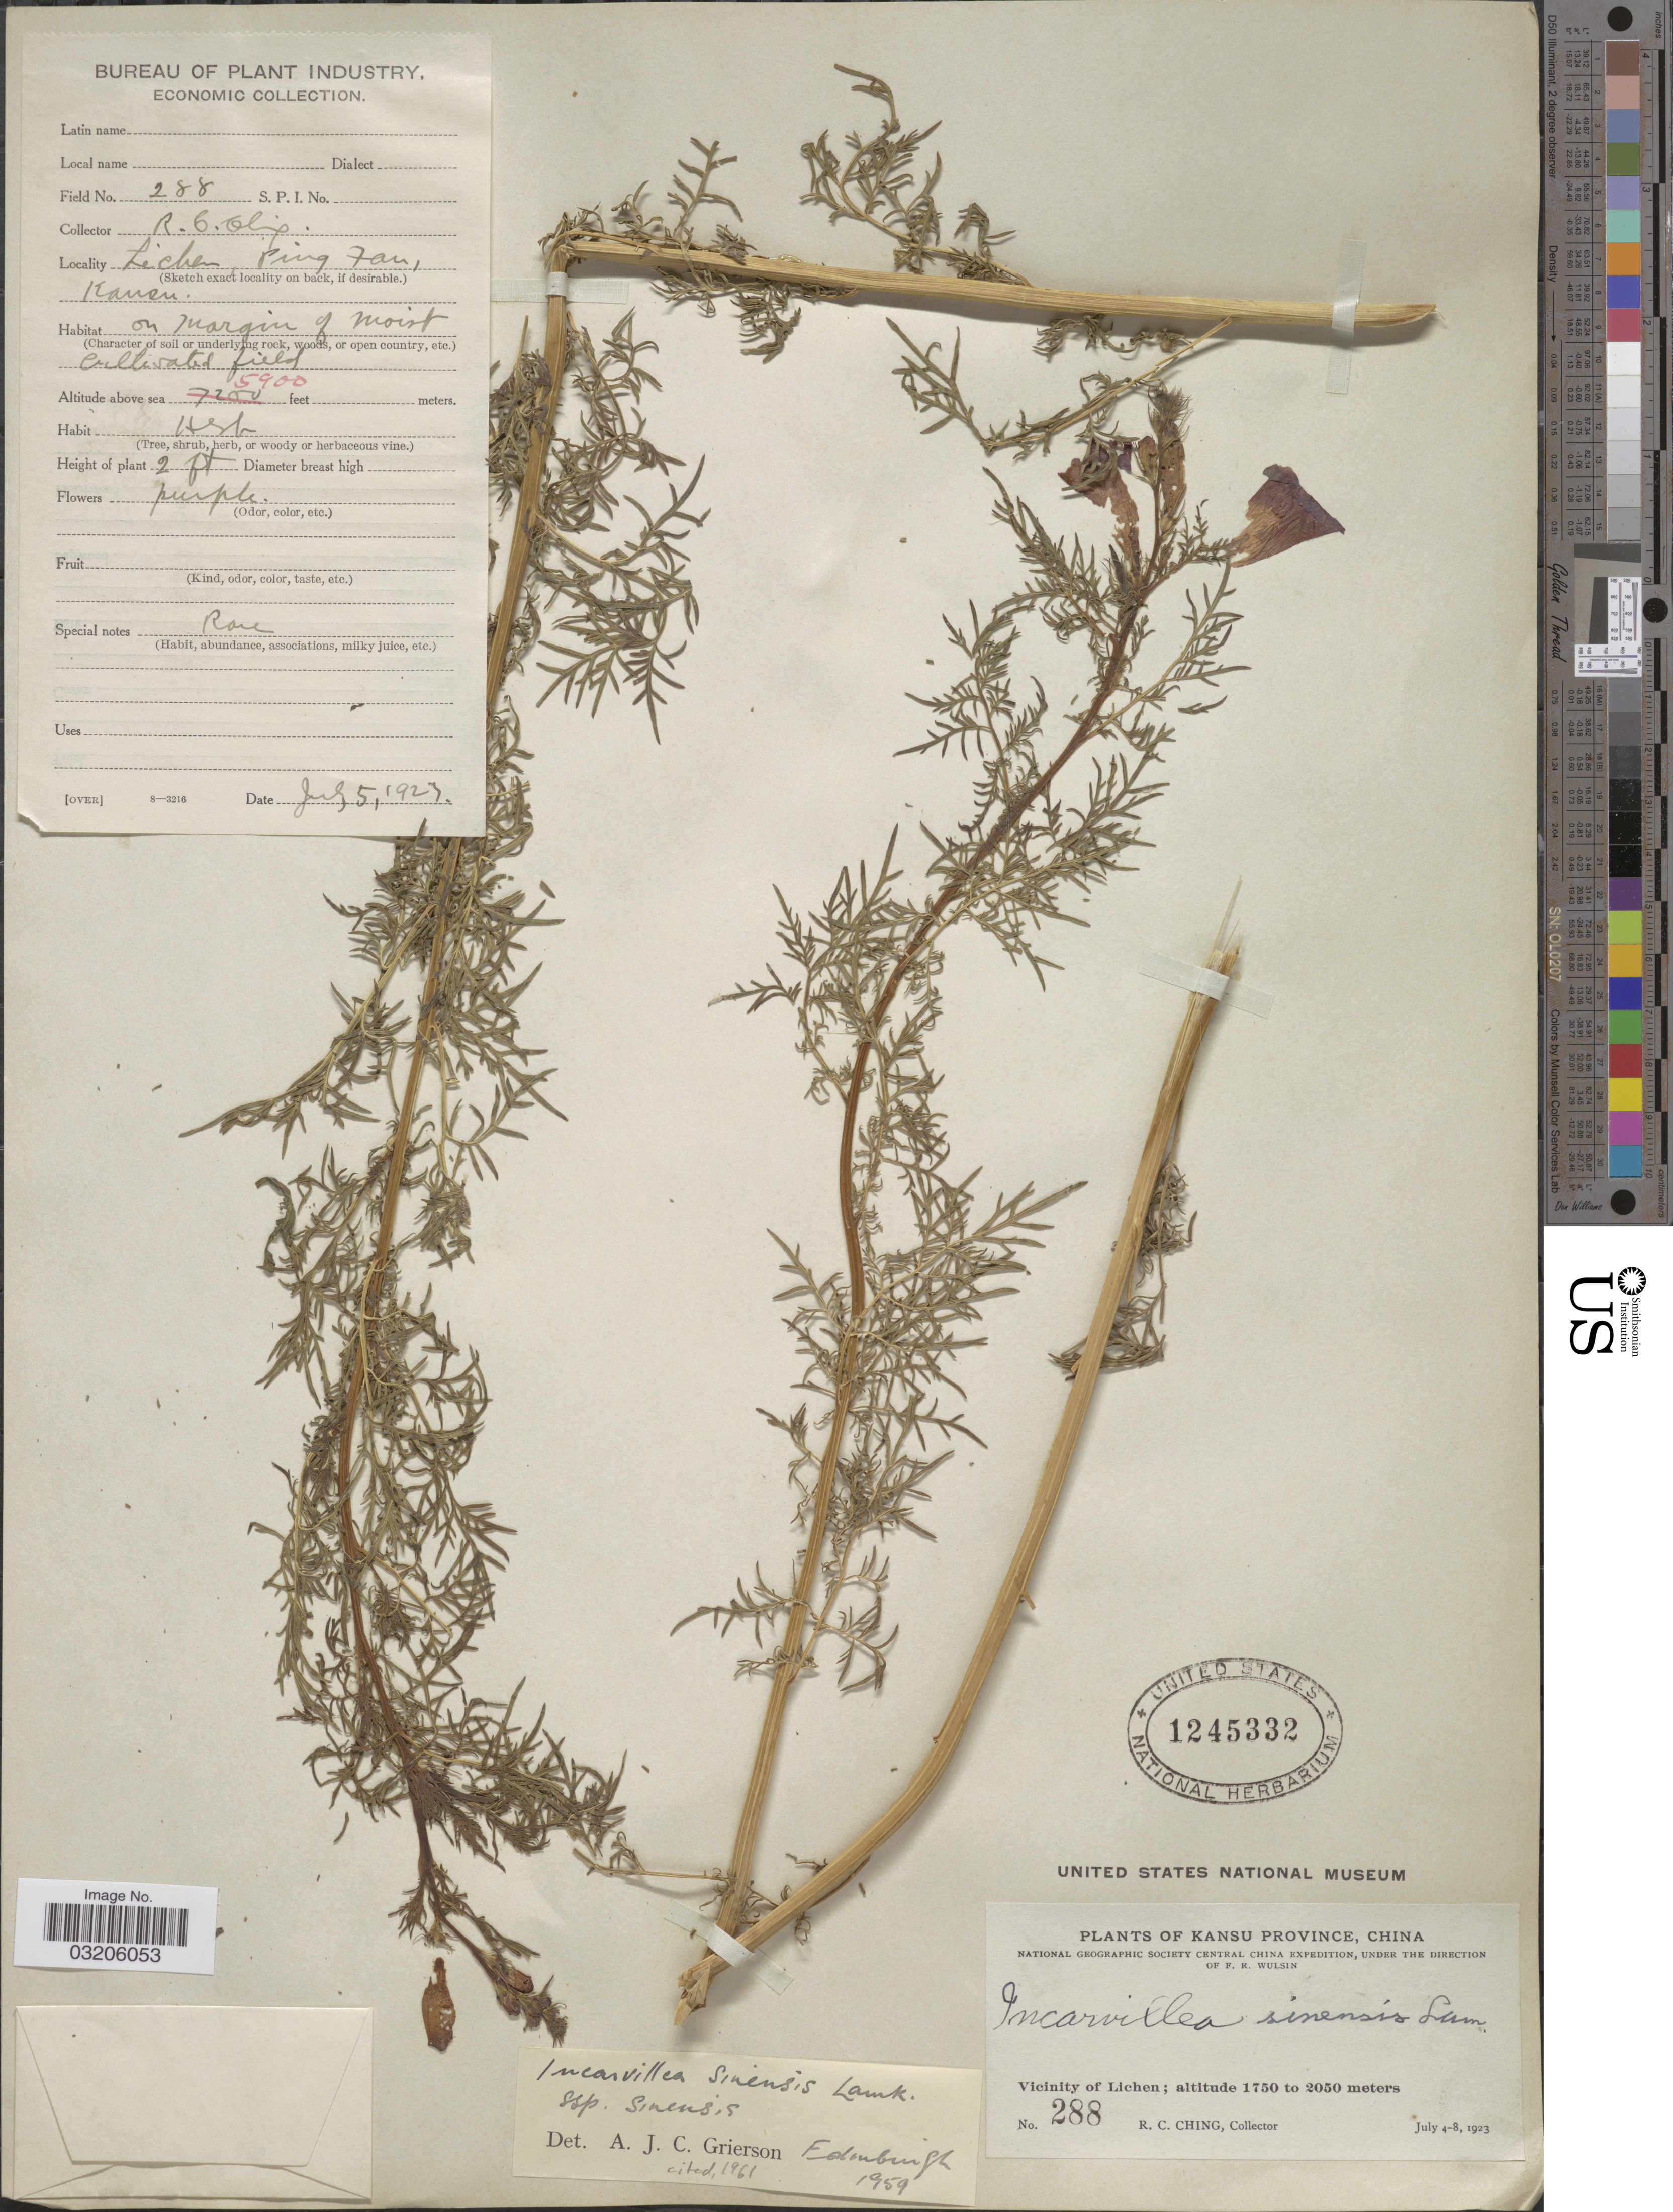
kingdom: Plantae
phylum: Tracheophyta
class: Magnoliopsida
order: Lamiales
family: Bignoniaceae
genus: Incarvillea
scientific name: Incarvillea sinensis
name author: Lam.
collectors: R. C. Ching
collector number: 288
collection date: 1923-07-05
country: China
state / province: Gansu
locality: Kansu Province. Vicinity of Lichen. Ping Tan. Field.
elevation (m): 5900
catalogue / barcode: US 1245332